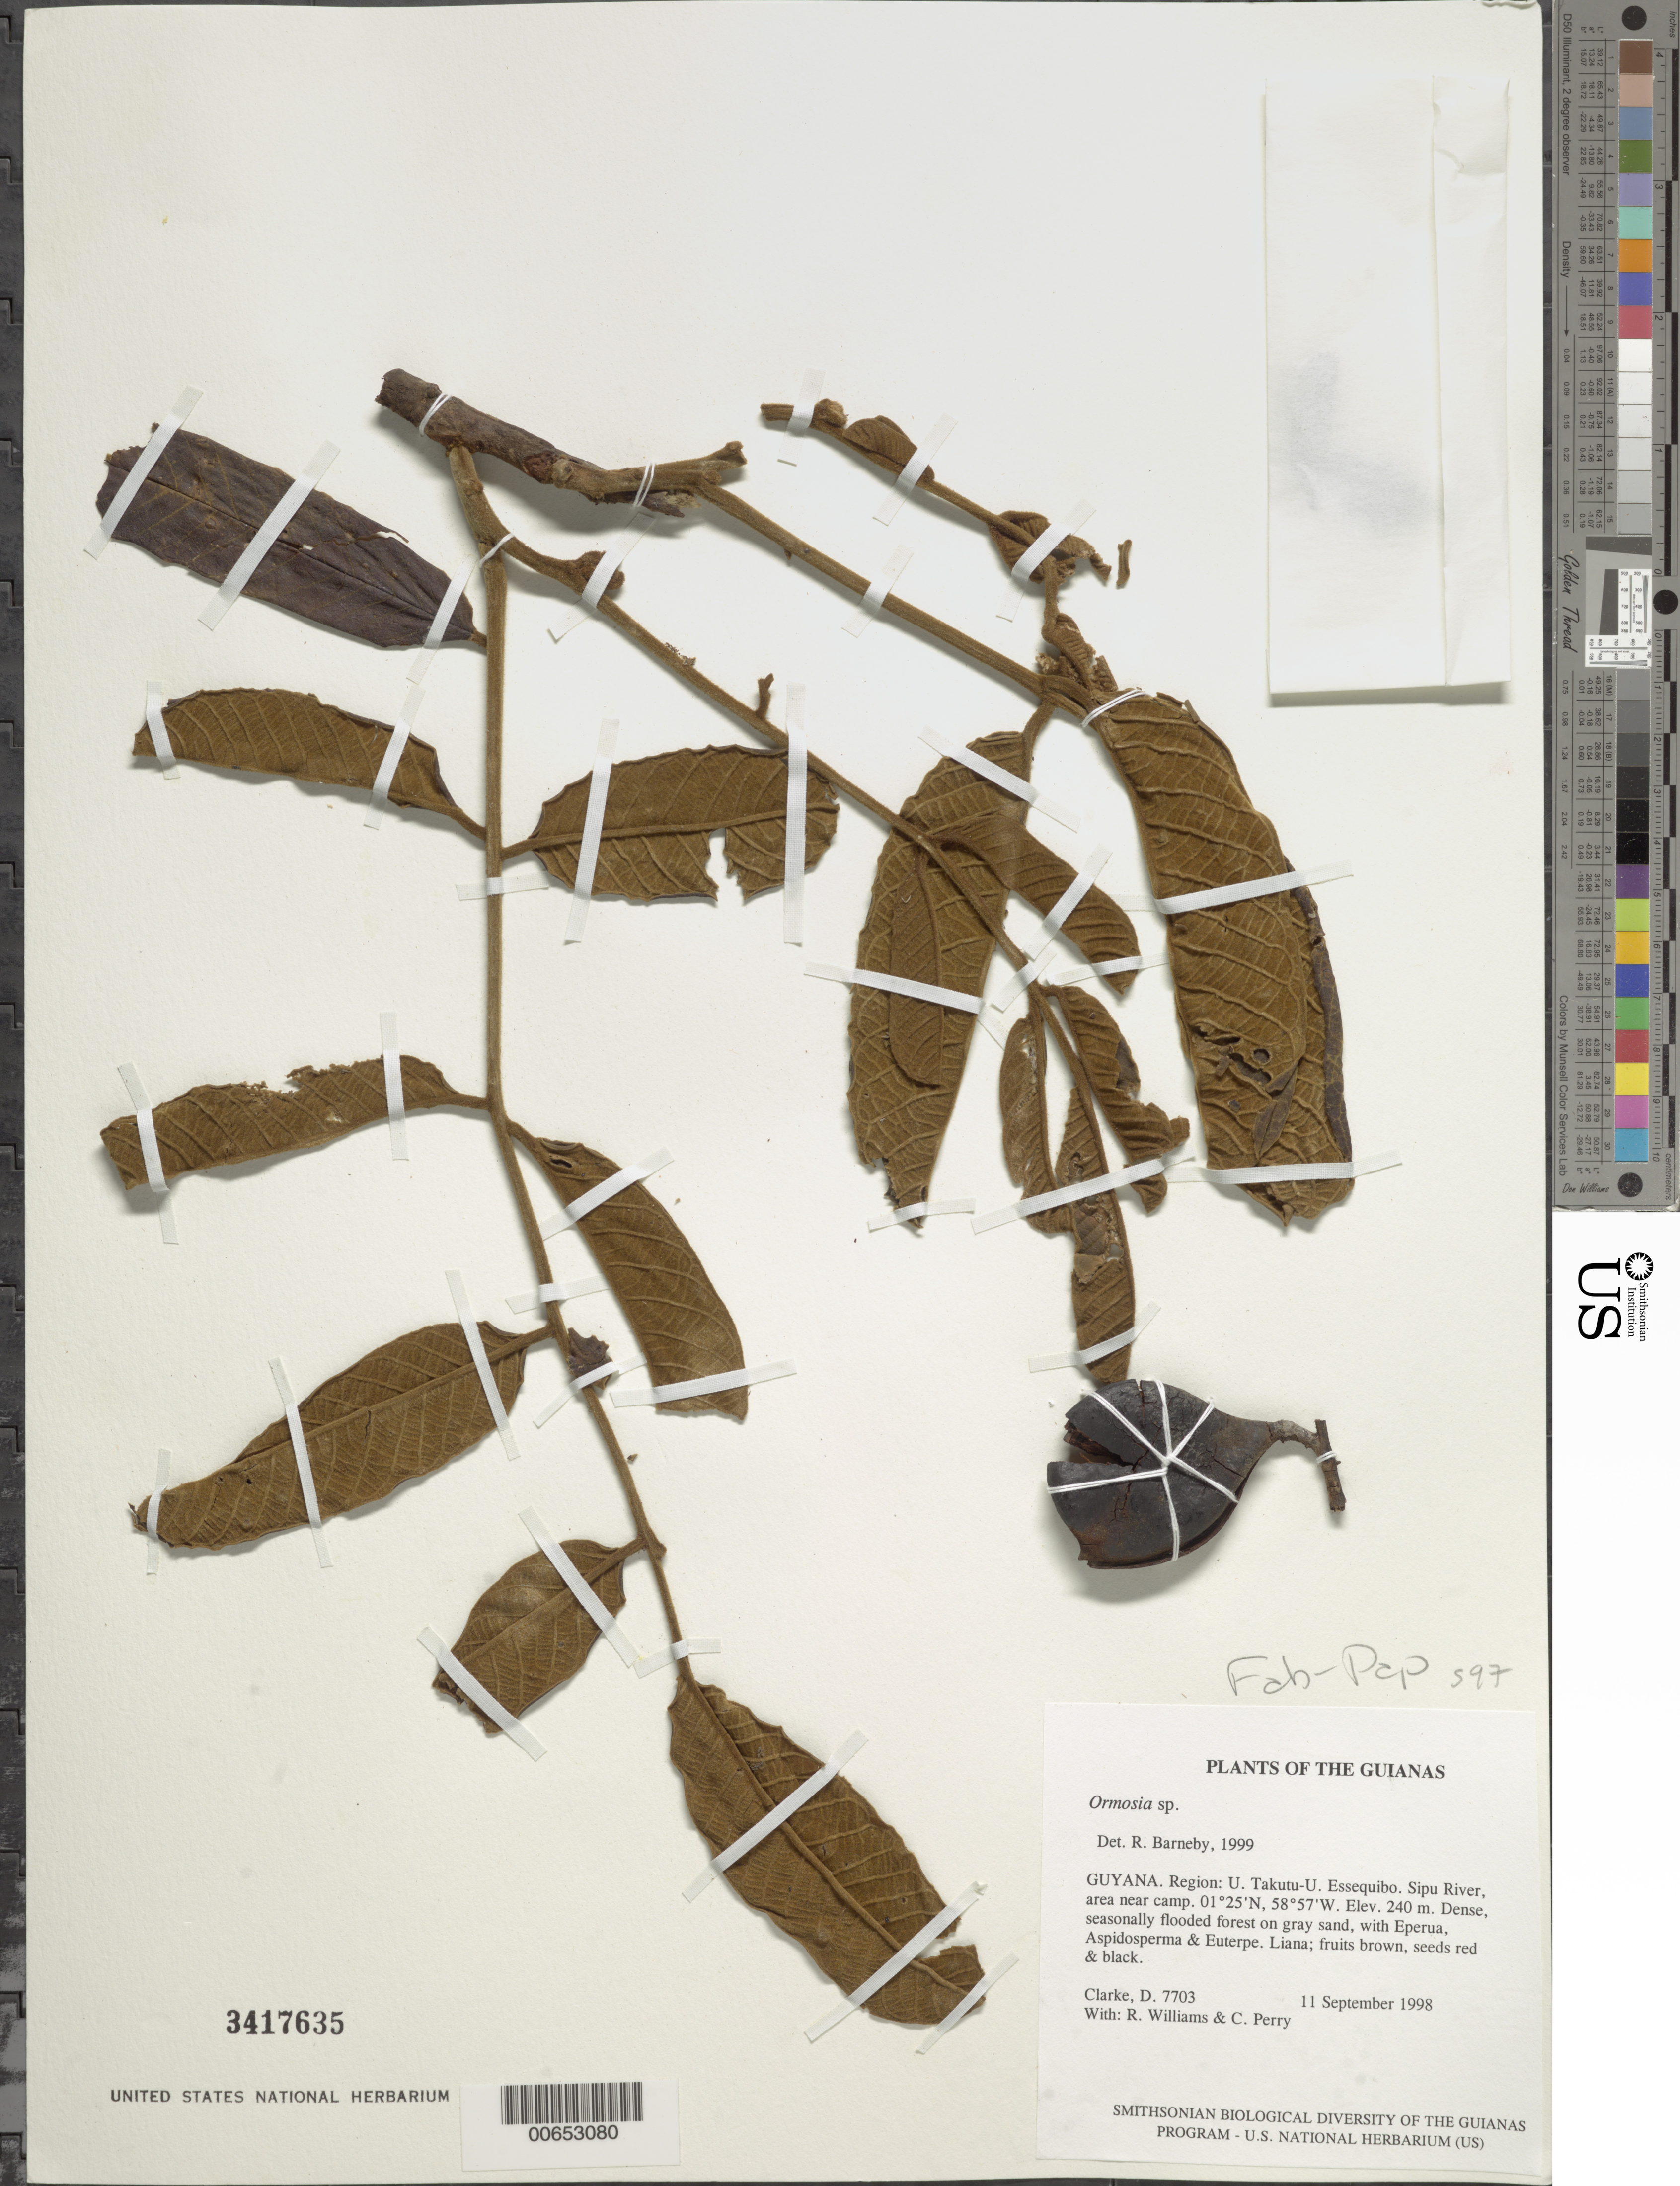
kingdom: Plantae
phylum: Tracheophyta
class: Magnoliopsida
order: Fabales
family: Fabaceae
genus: Ormosia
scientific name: Ormosia sp.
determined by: Barneby, Rupert C., (NY)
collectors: H. D. Clarke, R. Williams & C. Perry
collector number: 7703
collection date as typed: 11 September 1998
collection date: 1998-09-11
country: Guyana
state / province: U. Takutu-U. Essequibo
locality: Sipu River, area near camp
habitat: Dense, seasonally flooded forest on gray sand, with Eperua, Aspidosperma & Euterpe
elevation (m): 240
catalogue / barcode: US 3417635